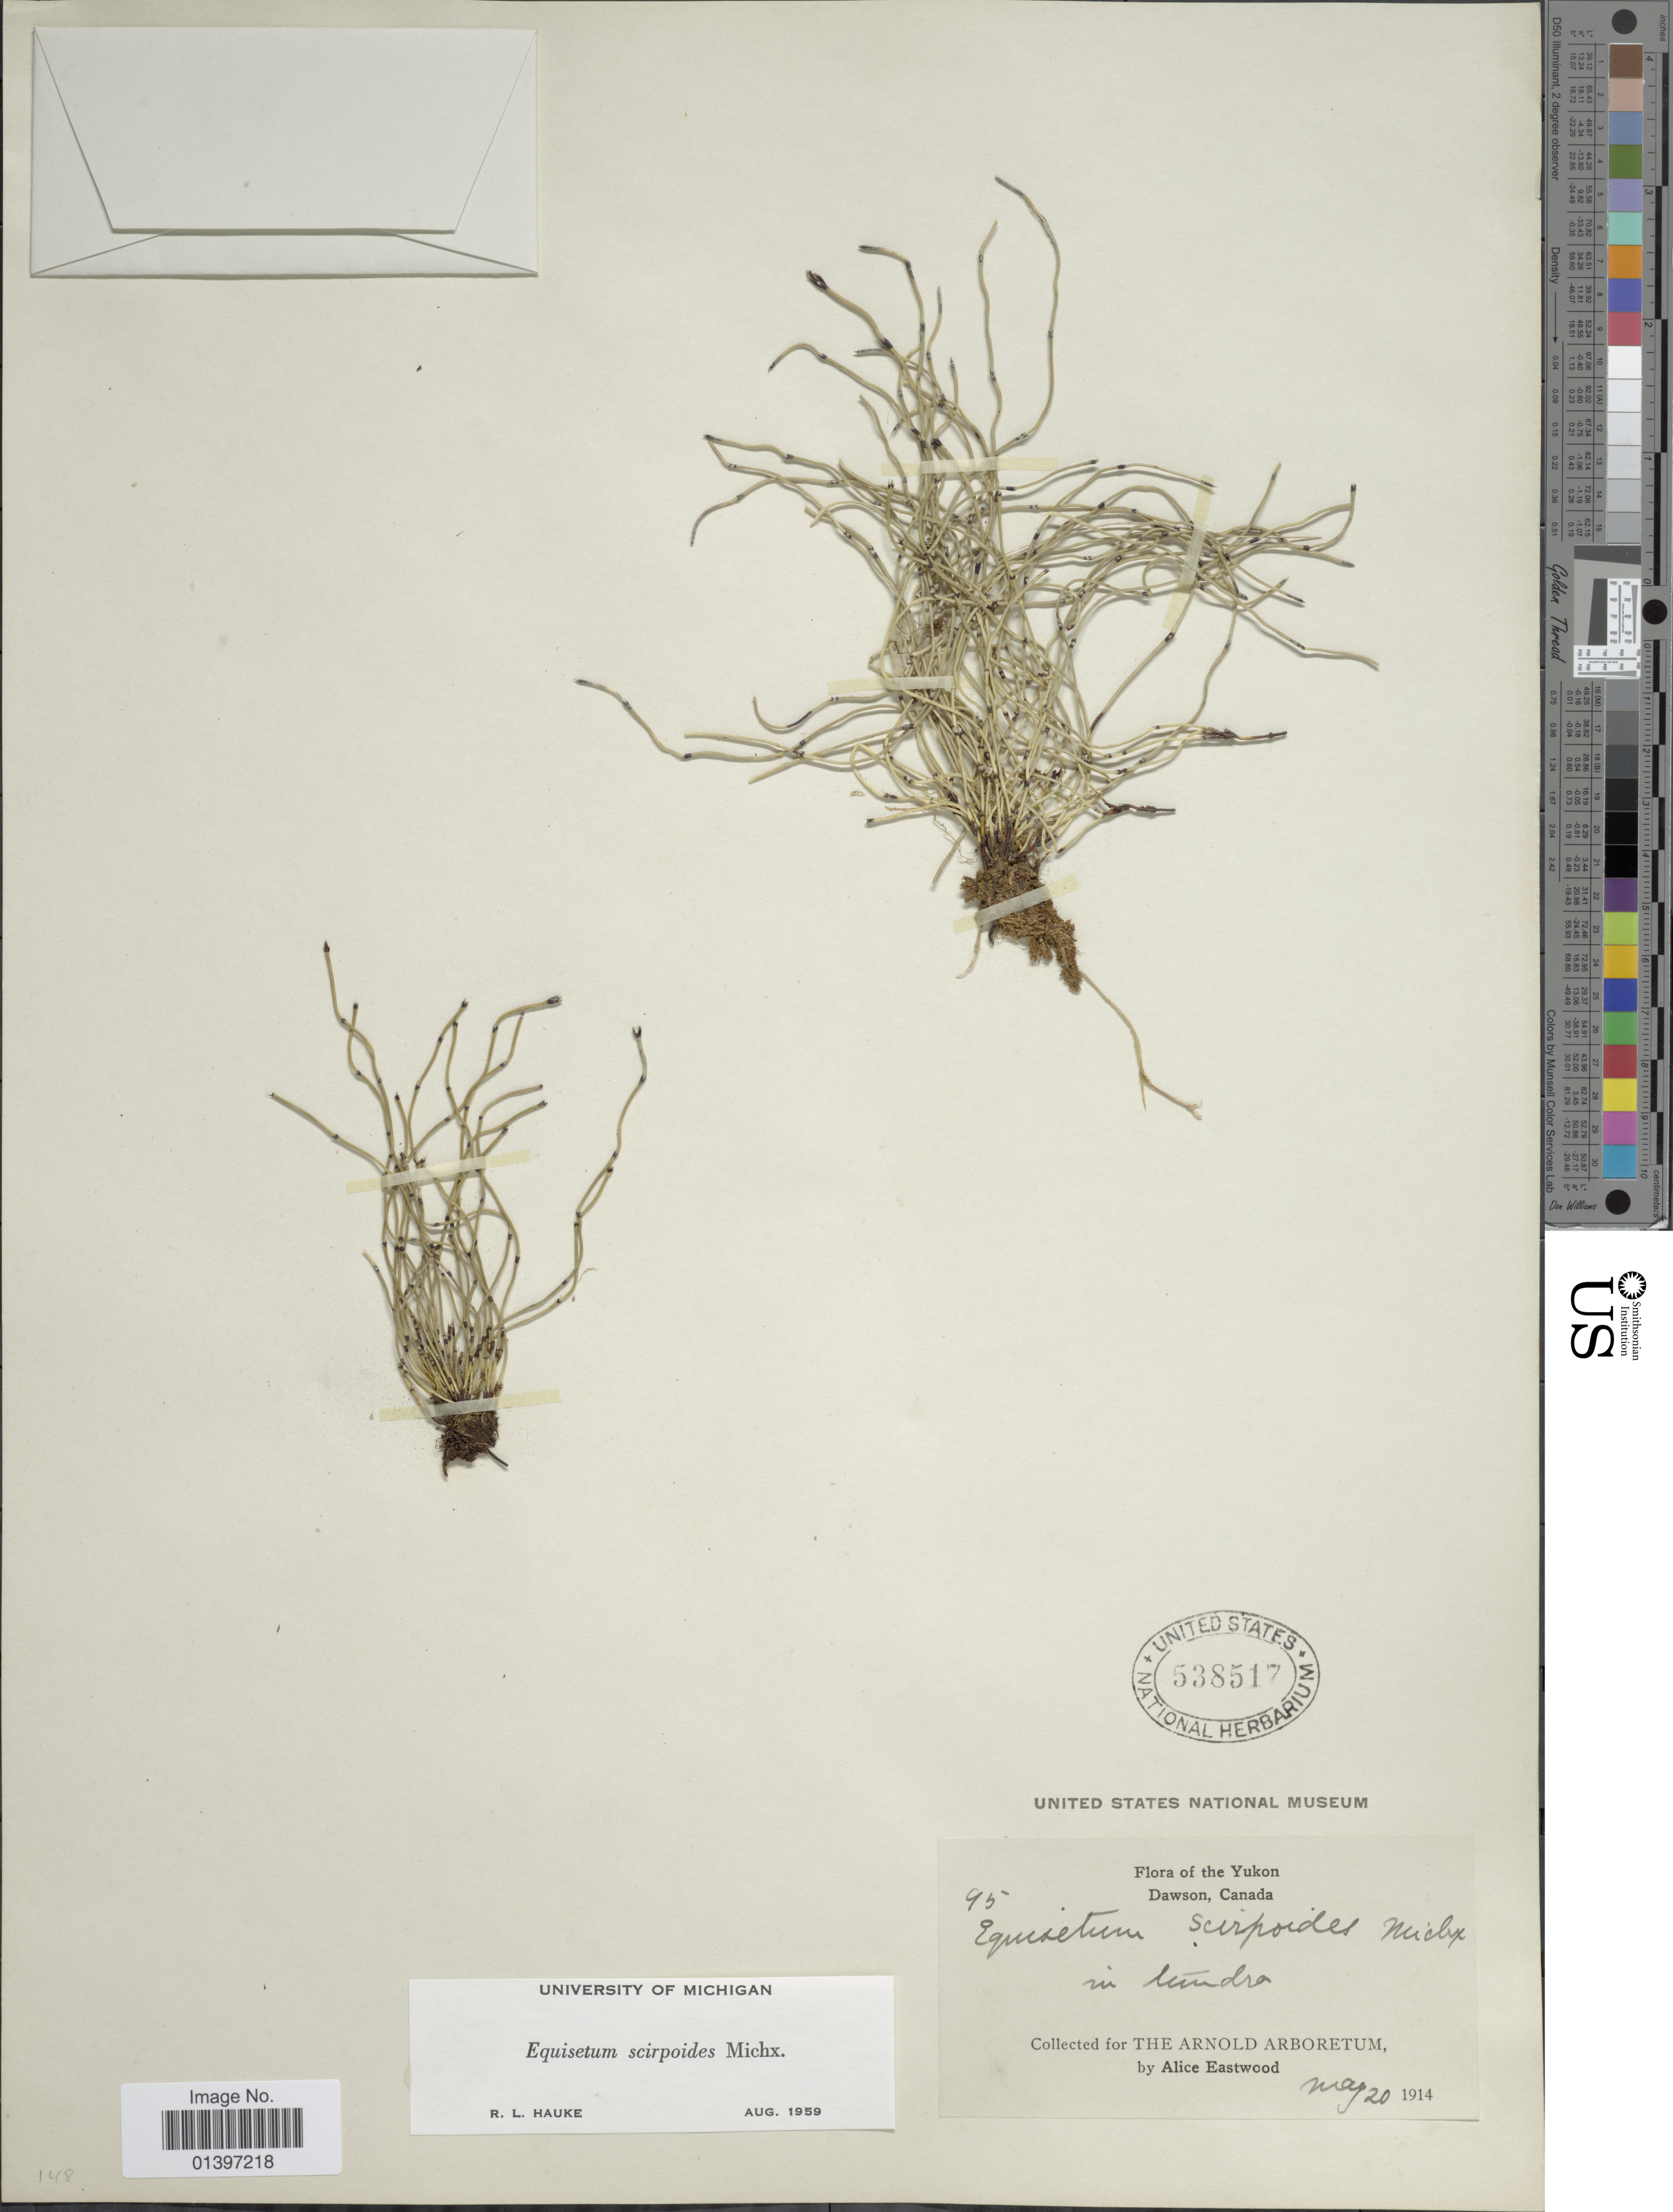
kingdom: Plantae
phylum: Tracheophyta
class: Polypodiopsida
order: Equisetales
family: Equisetaceae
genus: Equisetum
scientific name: Equisetum scirpoides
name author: Michx.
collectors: A. Eastwood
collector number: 95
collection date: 1914-05-20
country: Canada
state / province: Yukon Territory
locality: Dawson, in tundra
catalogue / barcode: US 538517